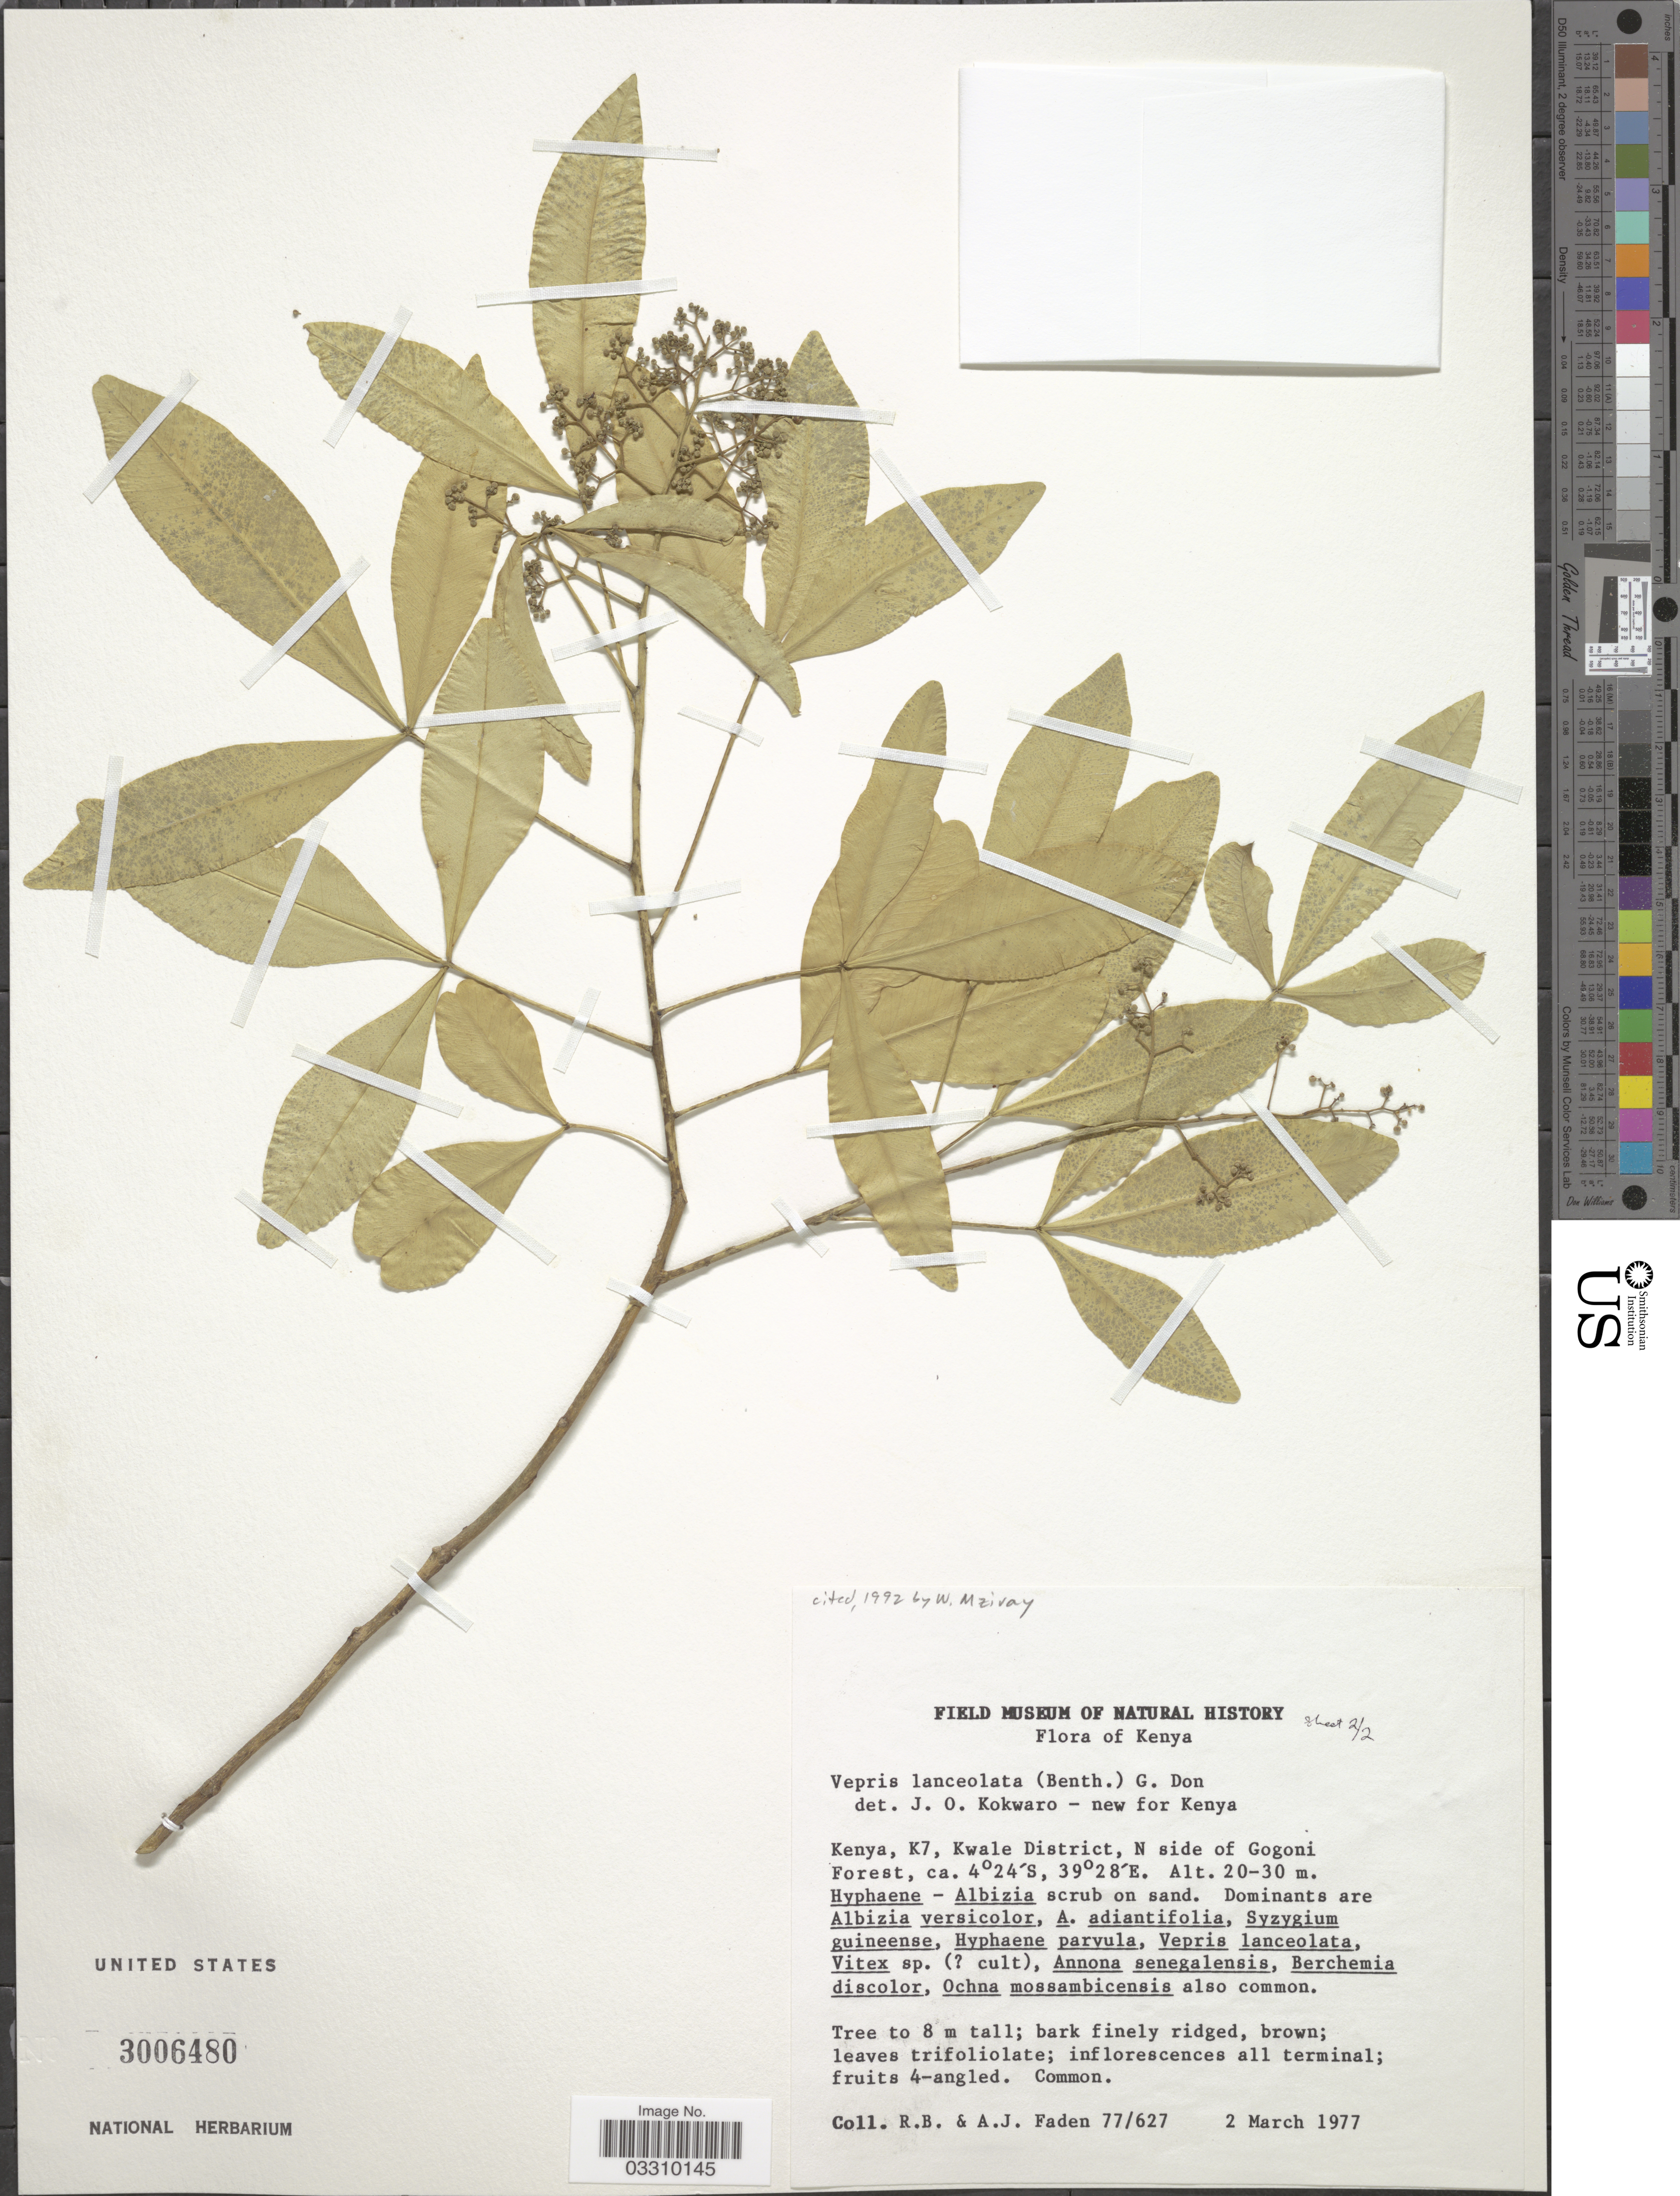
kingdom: Plantae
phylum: Tracheophyta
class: Magnoliopsida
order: Sapindales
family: Rutaceae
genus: Vepris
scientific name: Vepris lanceolata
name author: (Lam.) G. Don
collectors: R. B. Faden & A. J. Faden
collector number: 77/627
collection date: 1977-03-02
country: Kenya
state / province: Kwale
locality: K7, Kwale District, N side of Gogoni Forest.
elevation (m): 20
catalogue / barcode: US 3006480